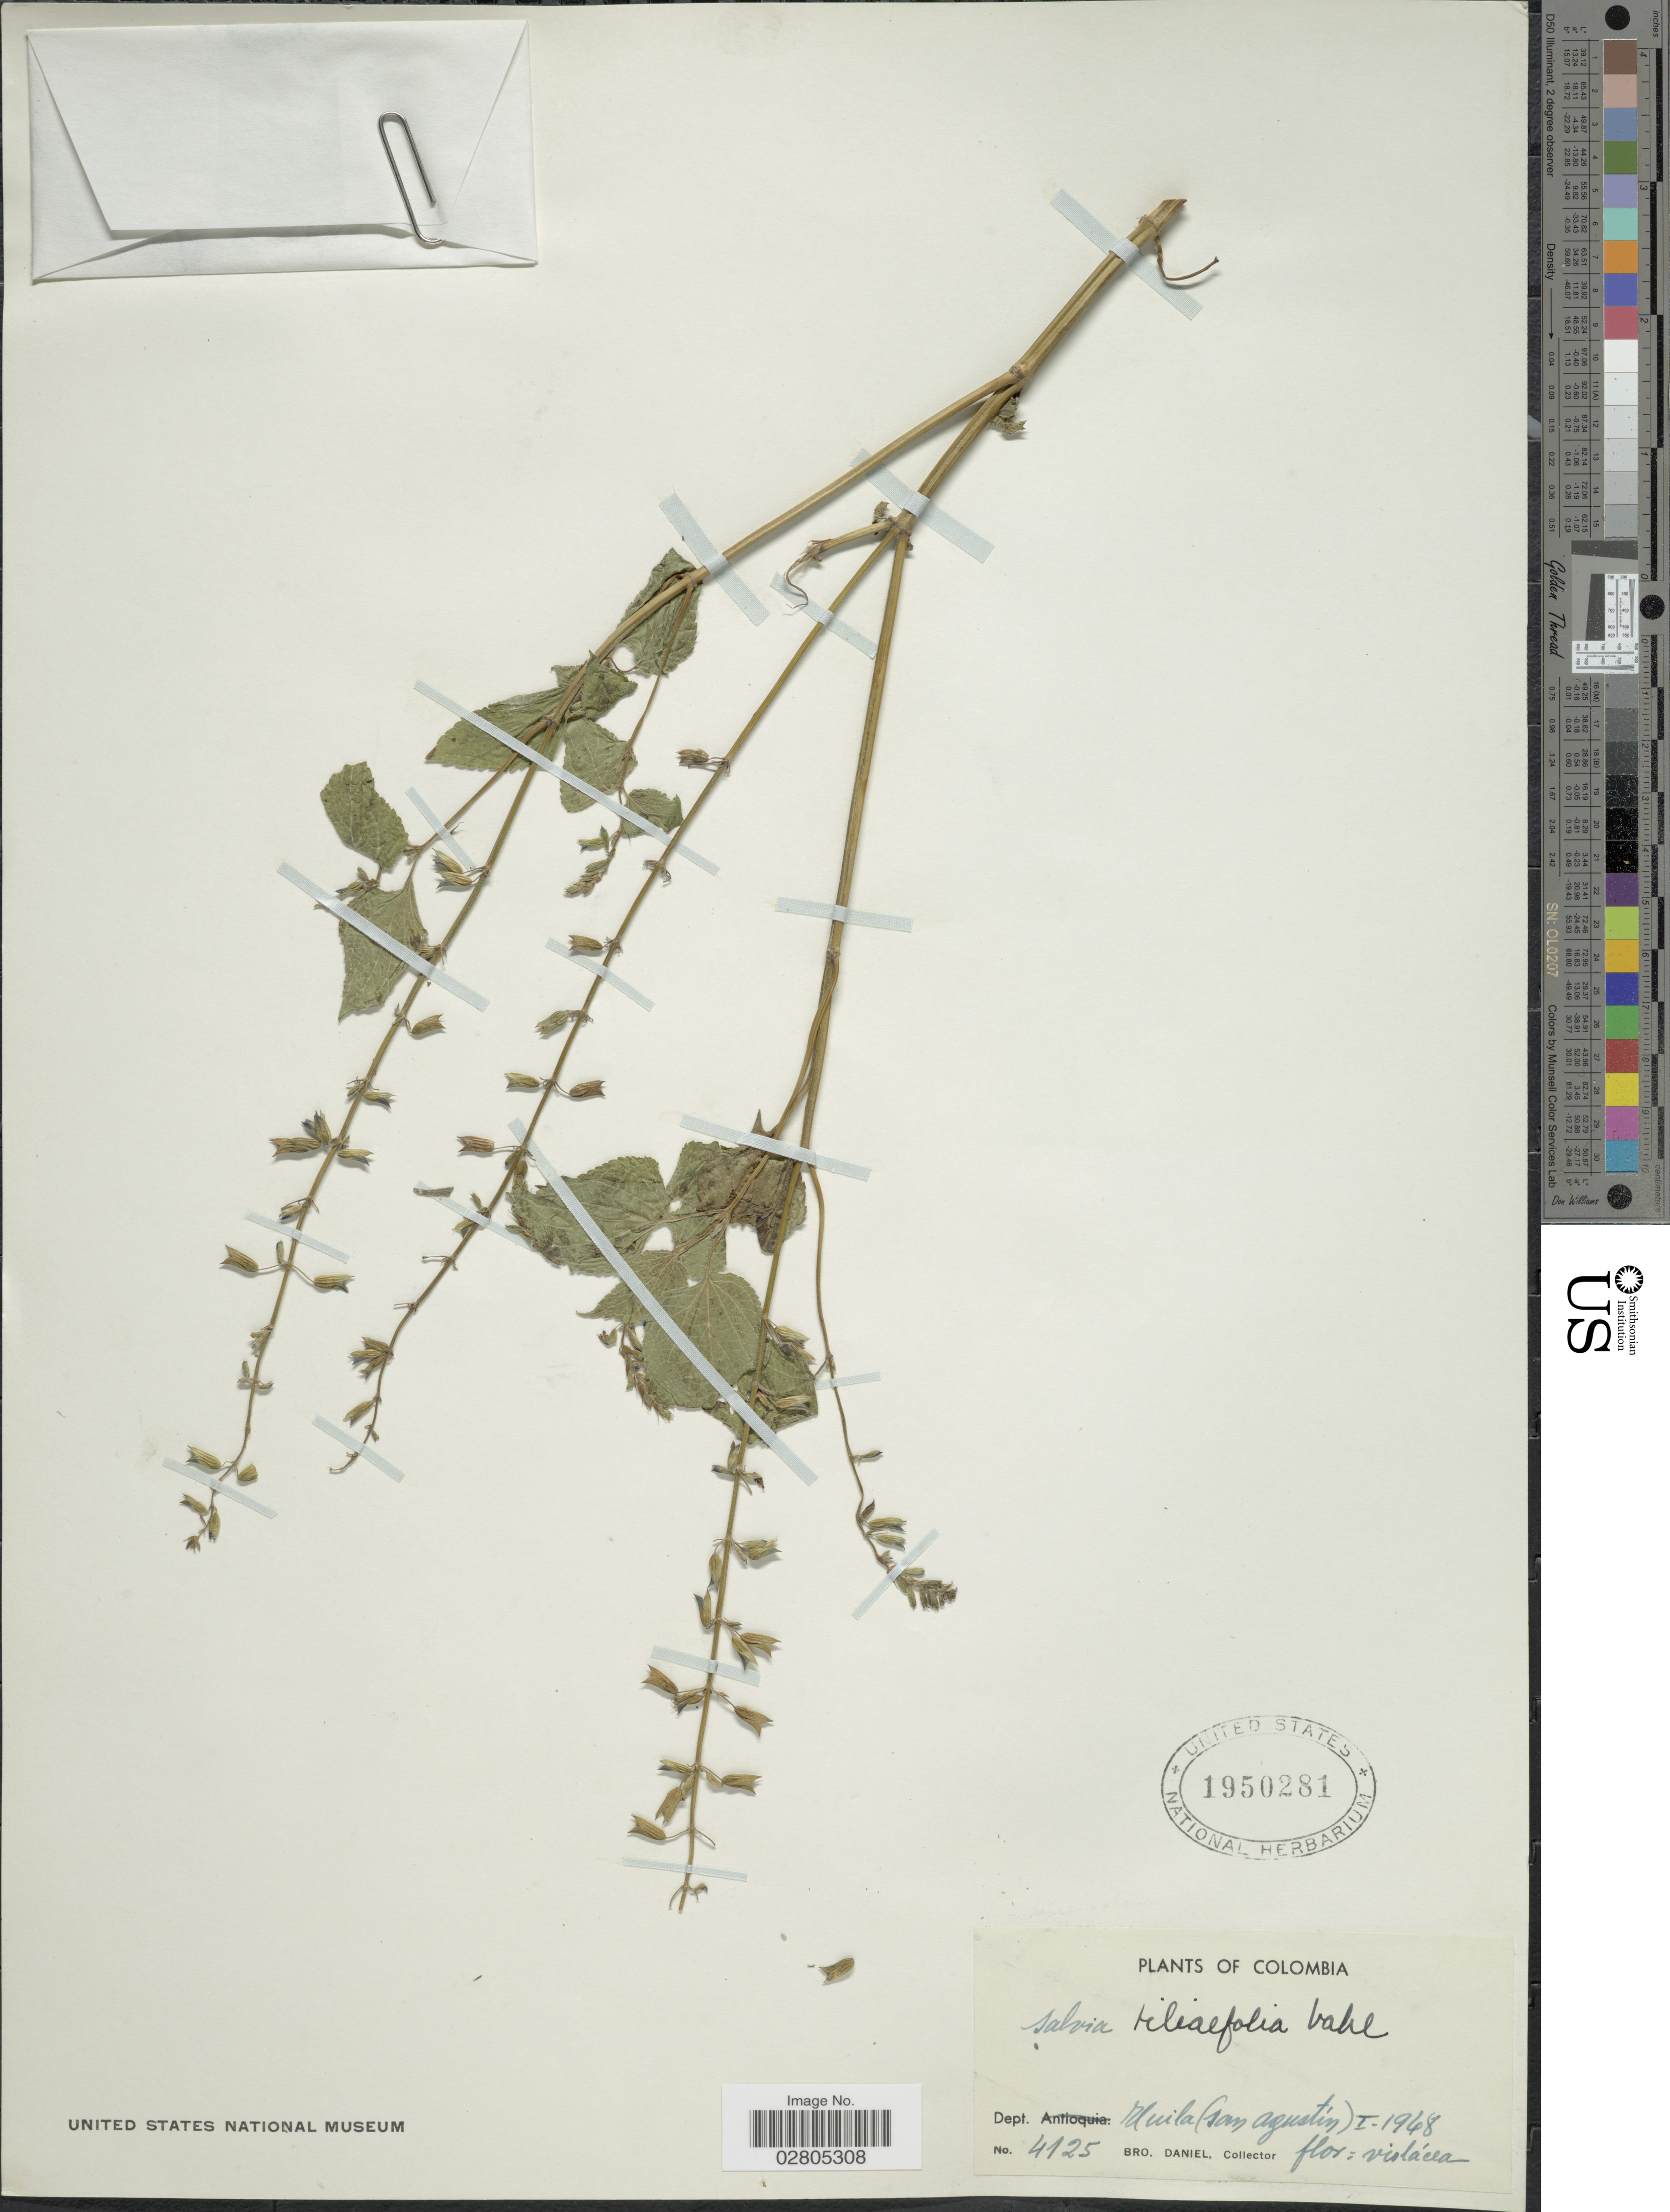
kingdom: Plantae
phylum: Tracheophyta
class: Magnoliopsida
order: Lamiales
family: Lamiaceae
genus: Salvia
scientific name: Salvia tiliifolia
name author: Vahl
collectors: Bro. Daniel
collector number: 4125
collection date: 1968-01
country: Colombia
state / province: Huila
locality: Dept. Huila (San Agustin).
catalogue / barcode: US 1950281